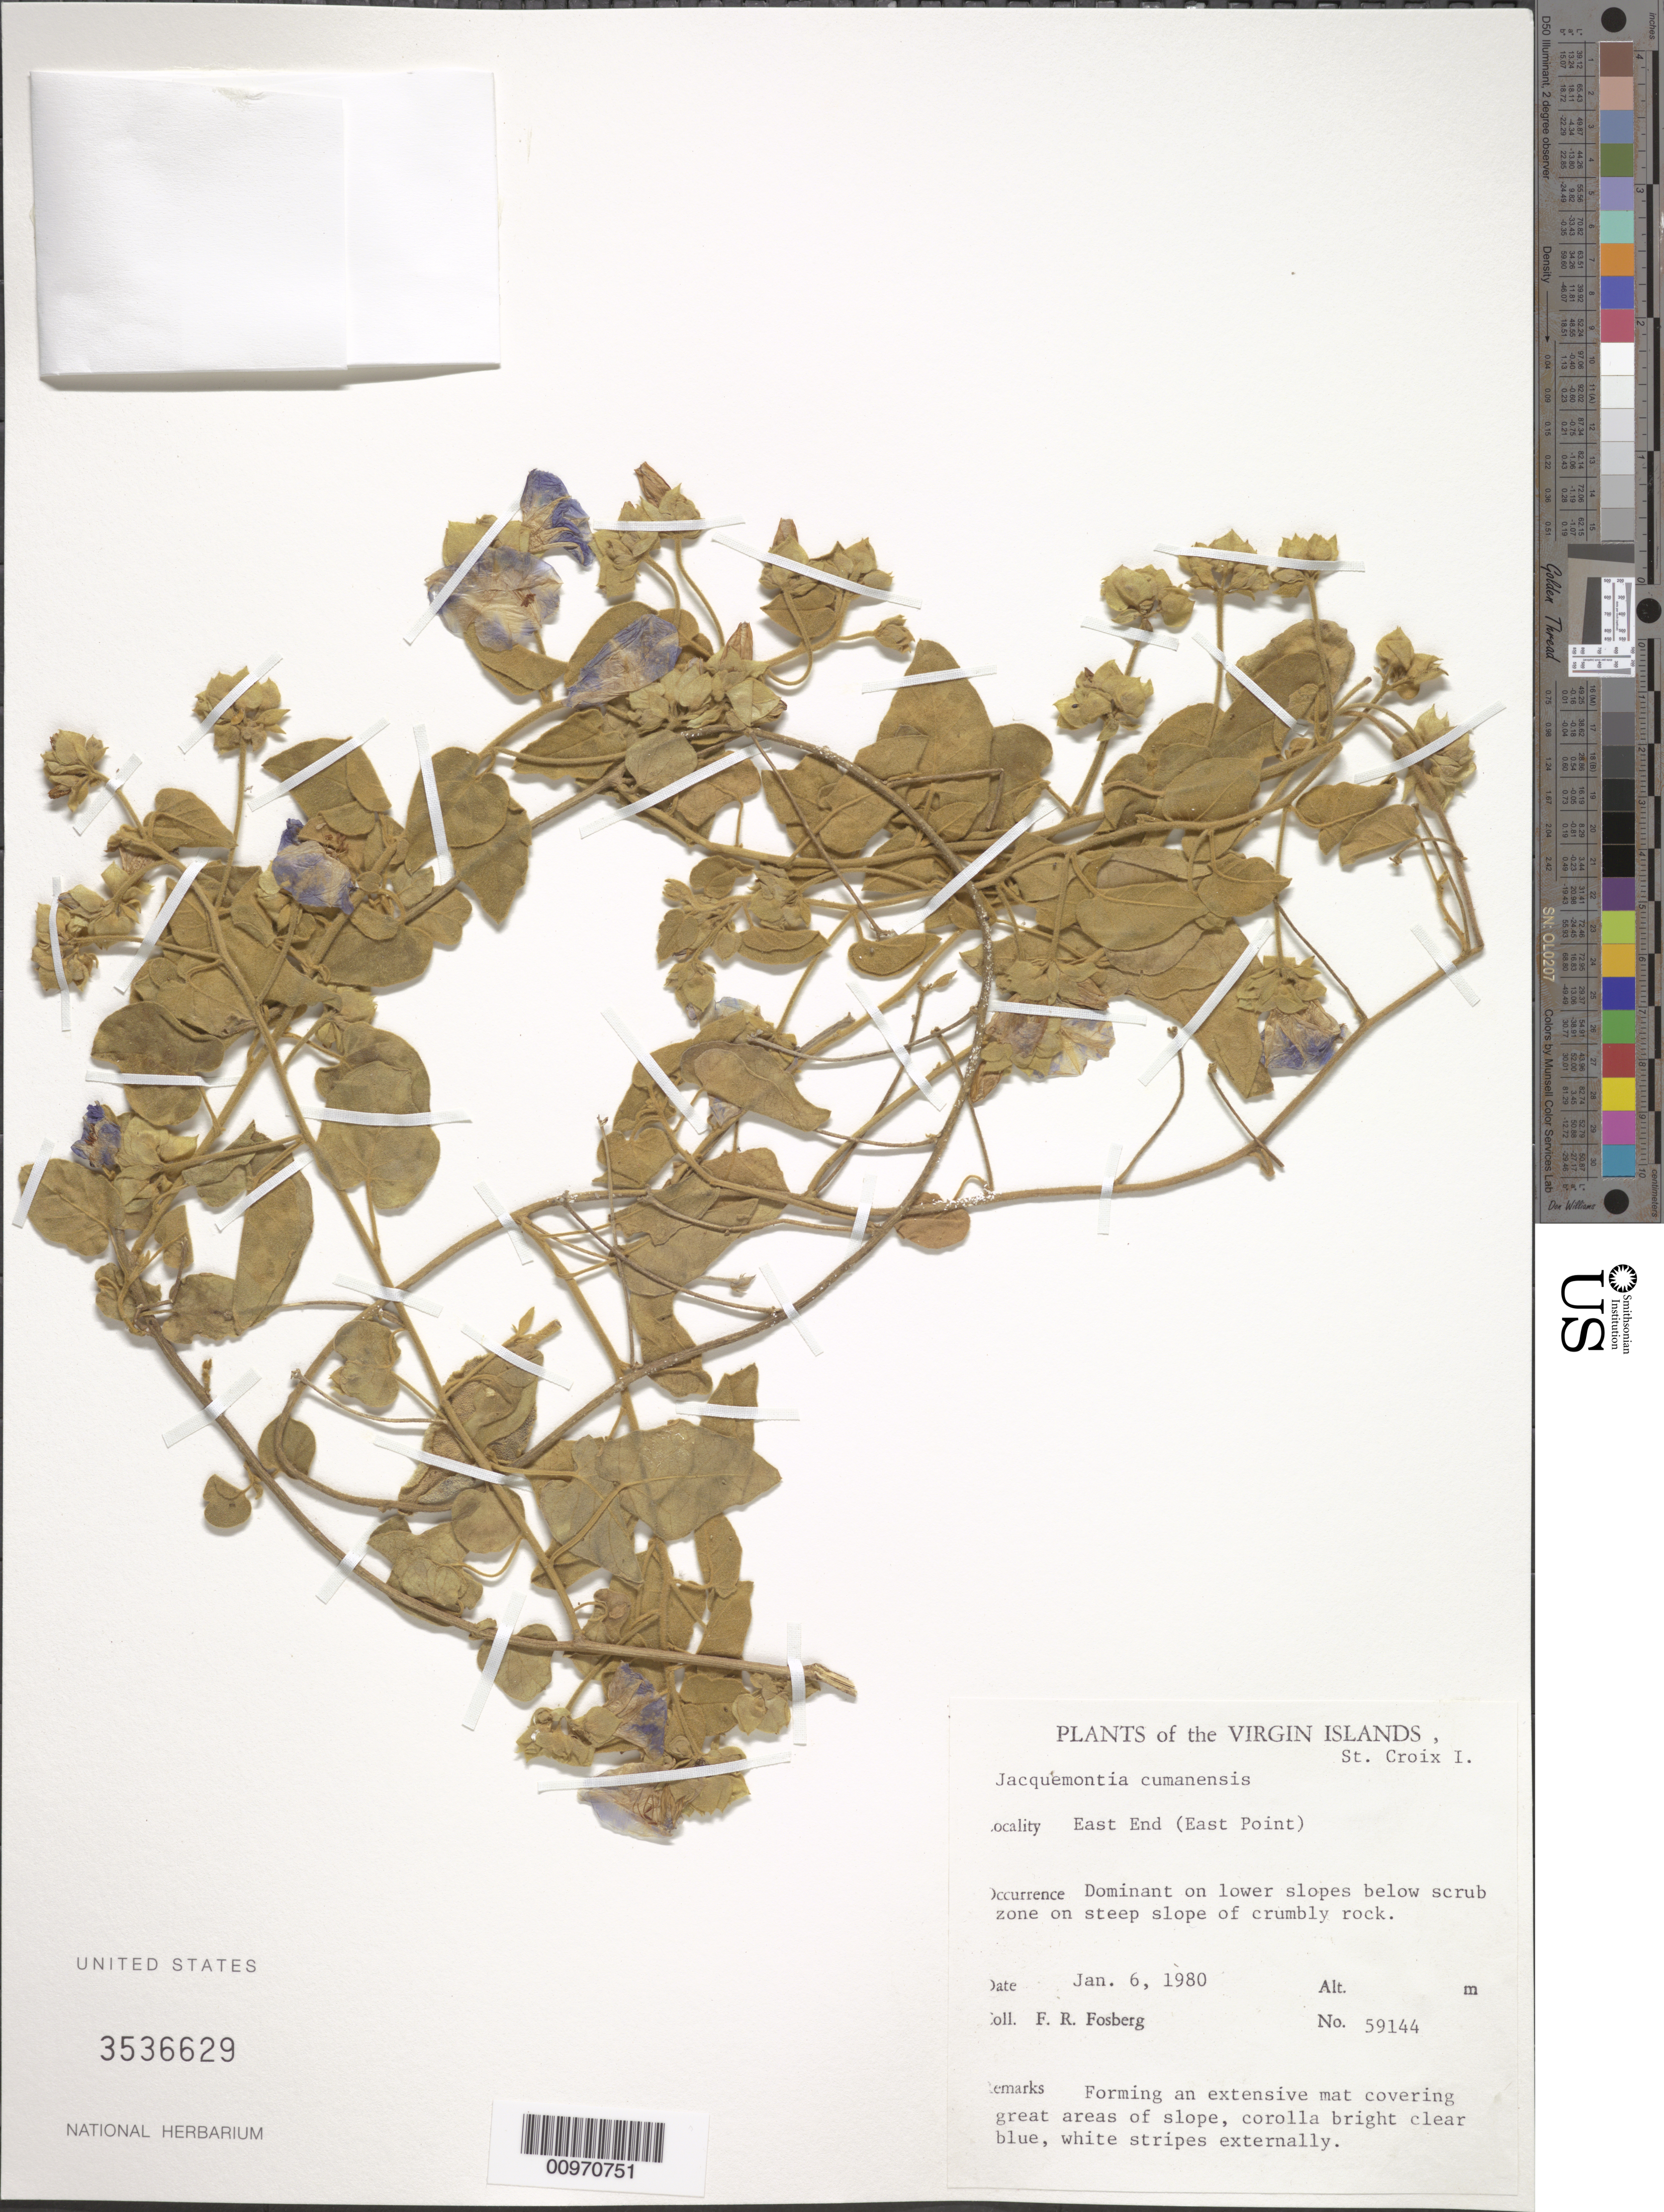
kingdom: Plantae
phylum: Tracheophyta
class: Magnoliopsida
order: Solanales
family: Convolvulaceae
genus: Jacquemontia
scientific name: Jacquemontia cumanensis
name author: (Kuntze) Kuntze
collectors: F. R. Fosberg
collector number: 59144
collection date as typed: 06 Jan 1980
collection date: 1980-01-06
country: U.S. Virgin Islands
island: St. Croix I.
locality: East End (East Point)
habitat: On lower slopes below scrub zone on steep slope of crumbly rock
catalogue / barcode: US 3536629